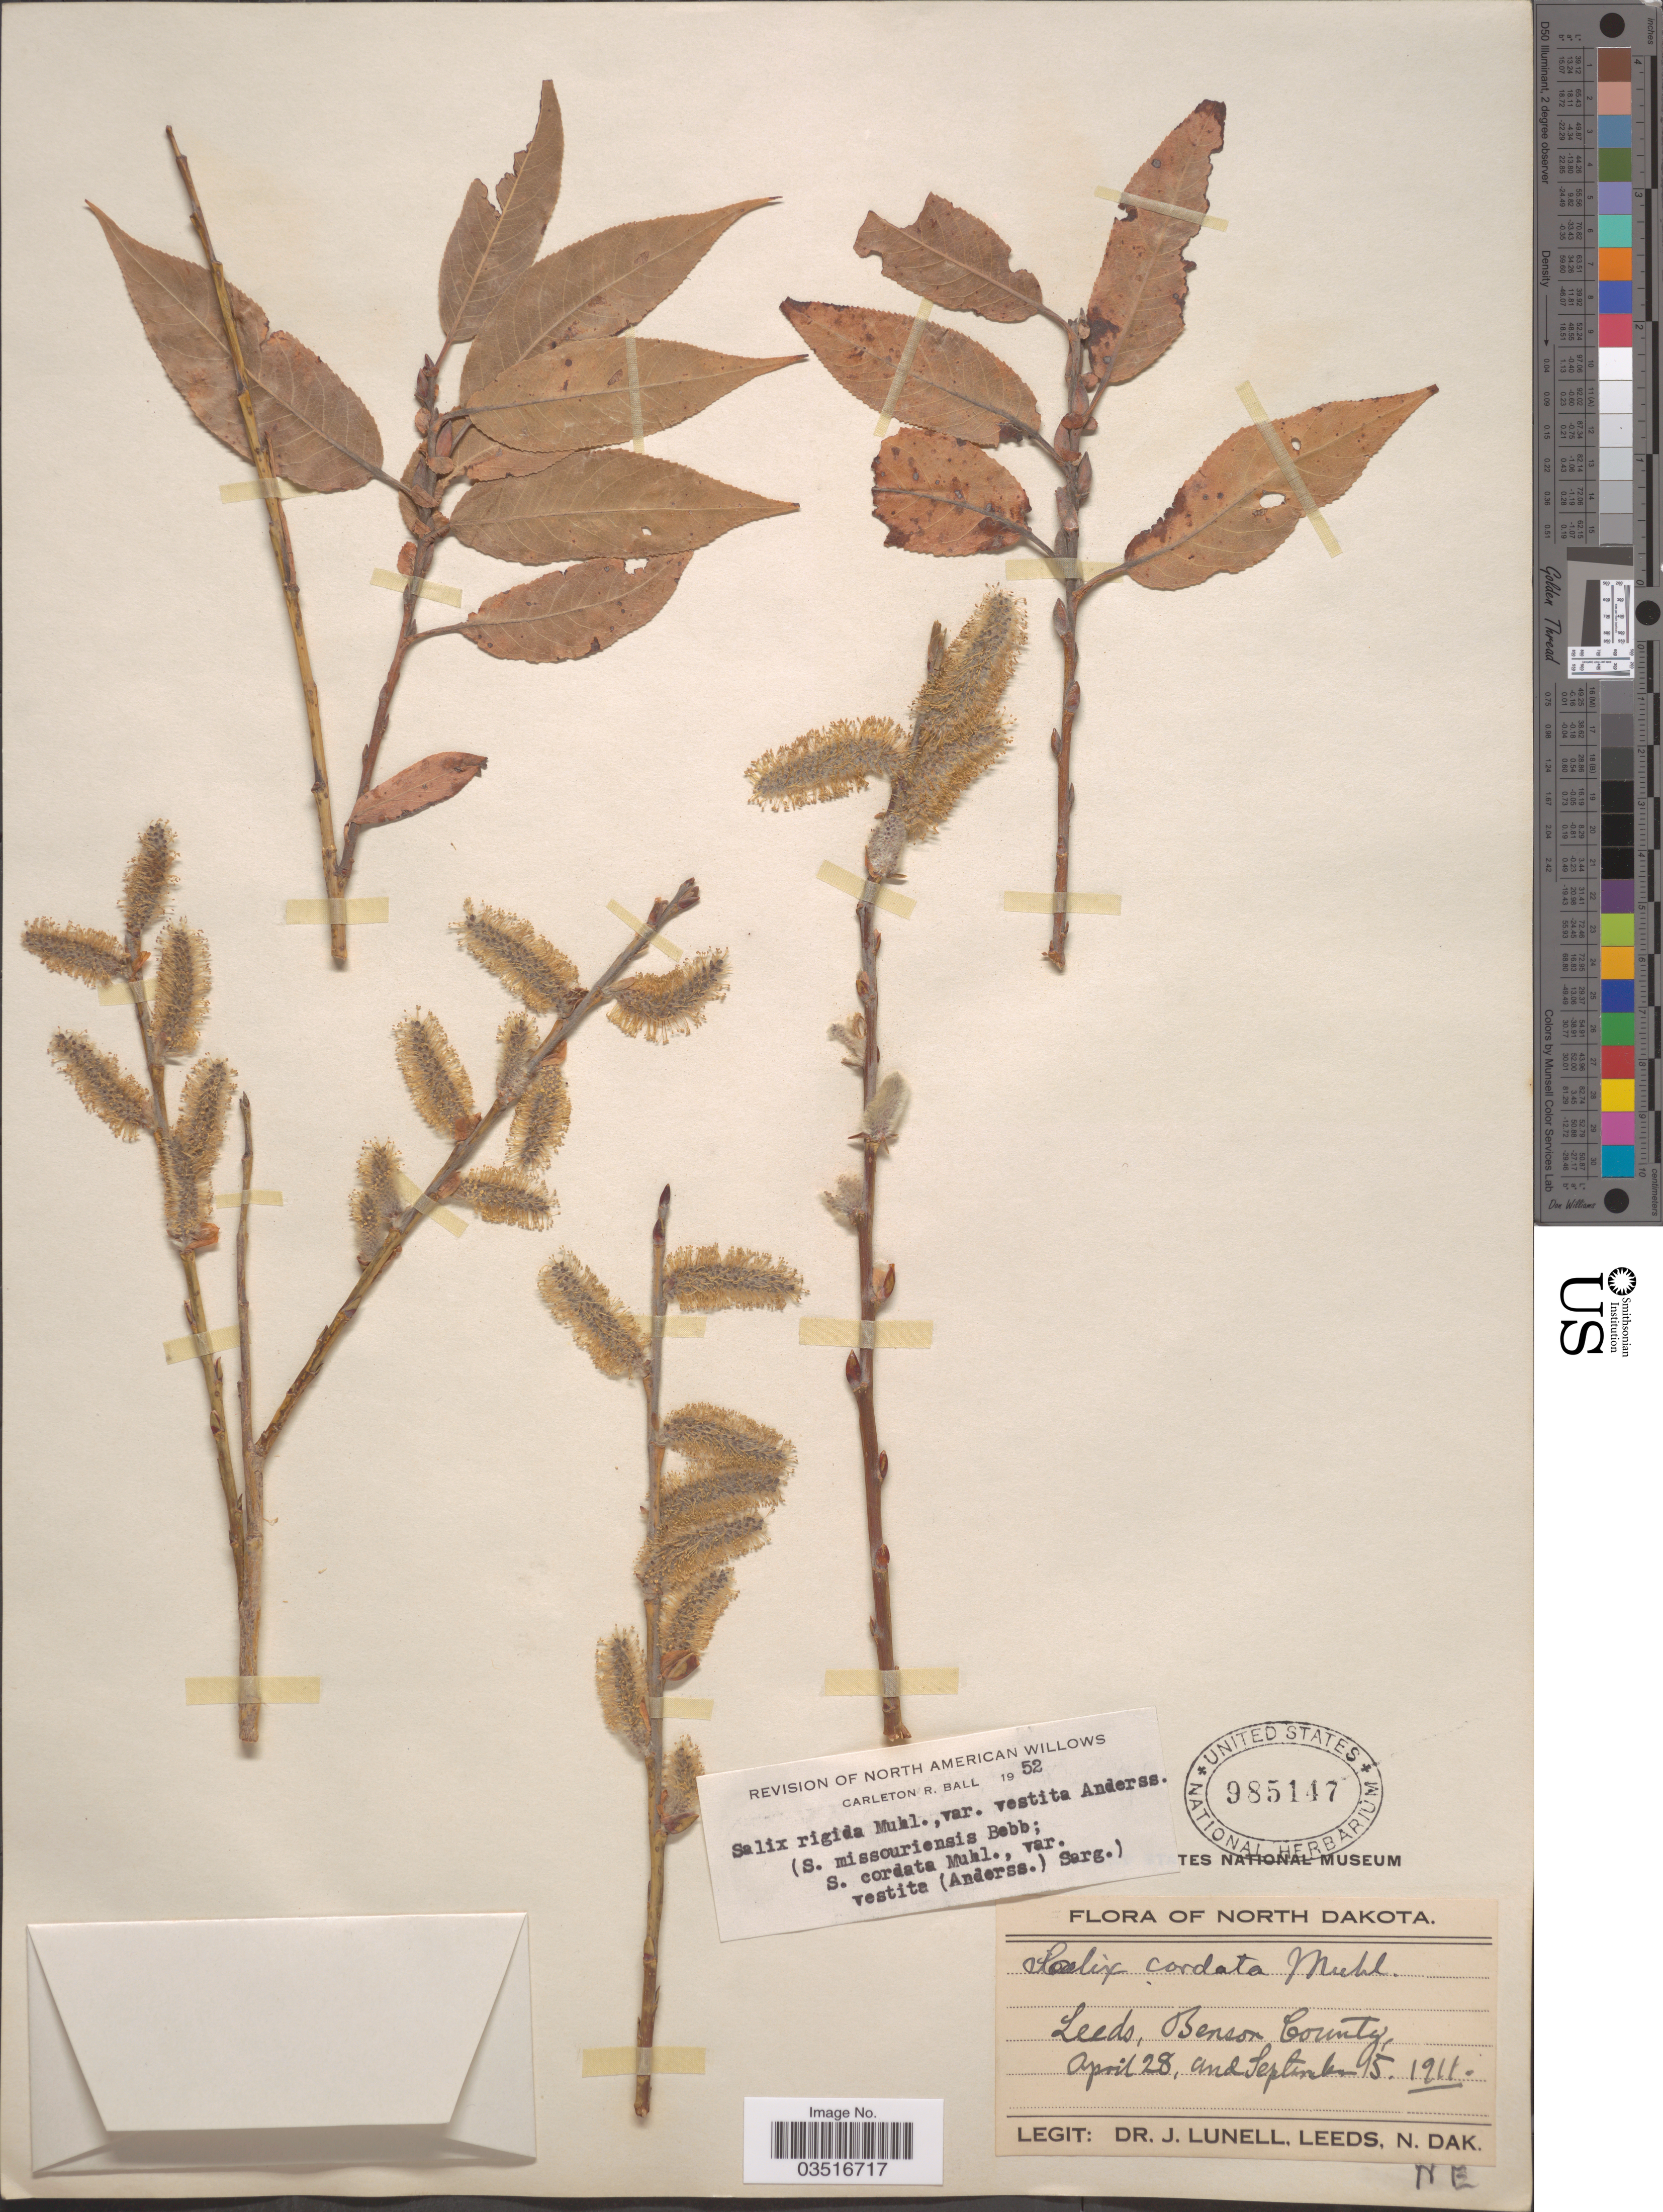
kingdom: Plantae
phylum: Tracheophyta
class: Magnoliopsida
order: Malpighiales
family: Salicaceae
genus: Salix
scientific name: Salix rigida var. vestita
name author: (Andersson) C.R. Ball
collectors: J. Lunell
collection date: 1911-04-28/1911-09-15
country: United States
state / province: North Dakota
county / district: Benson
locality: Leeds, Benson County. N. E.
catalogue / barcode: US 985147